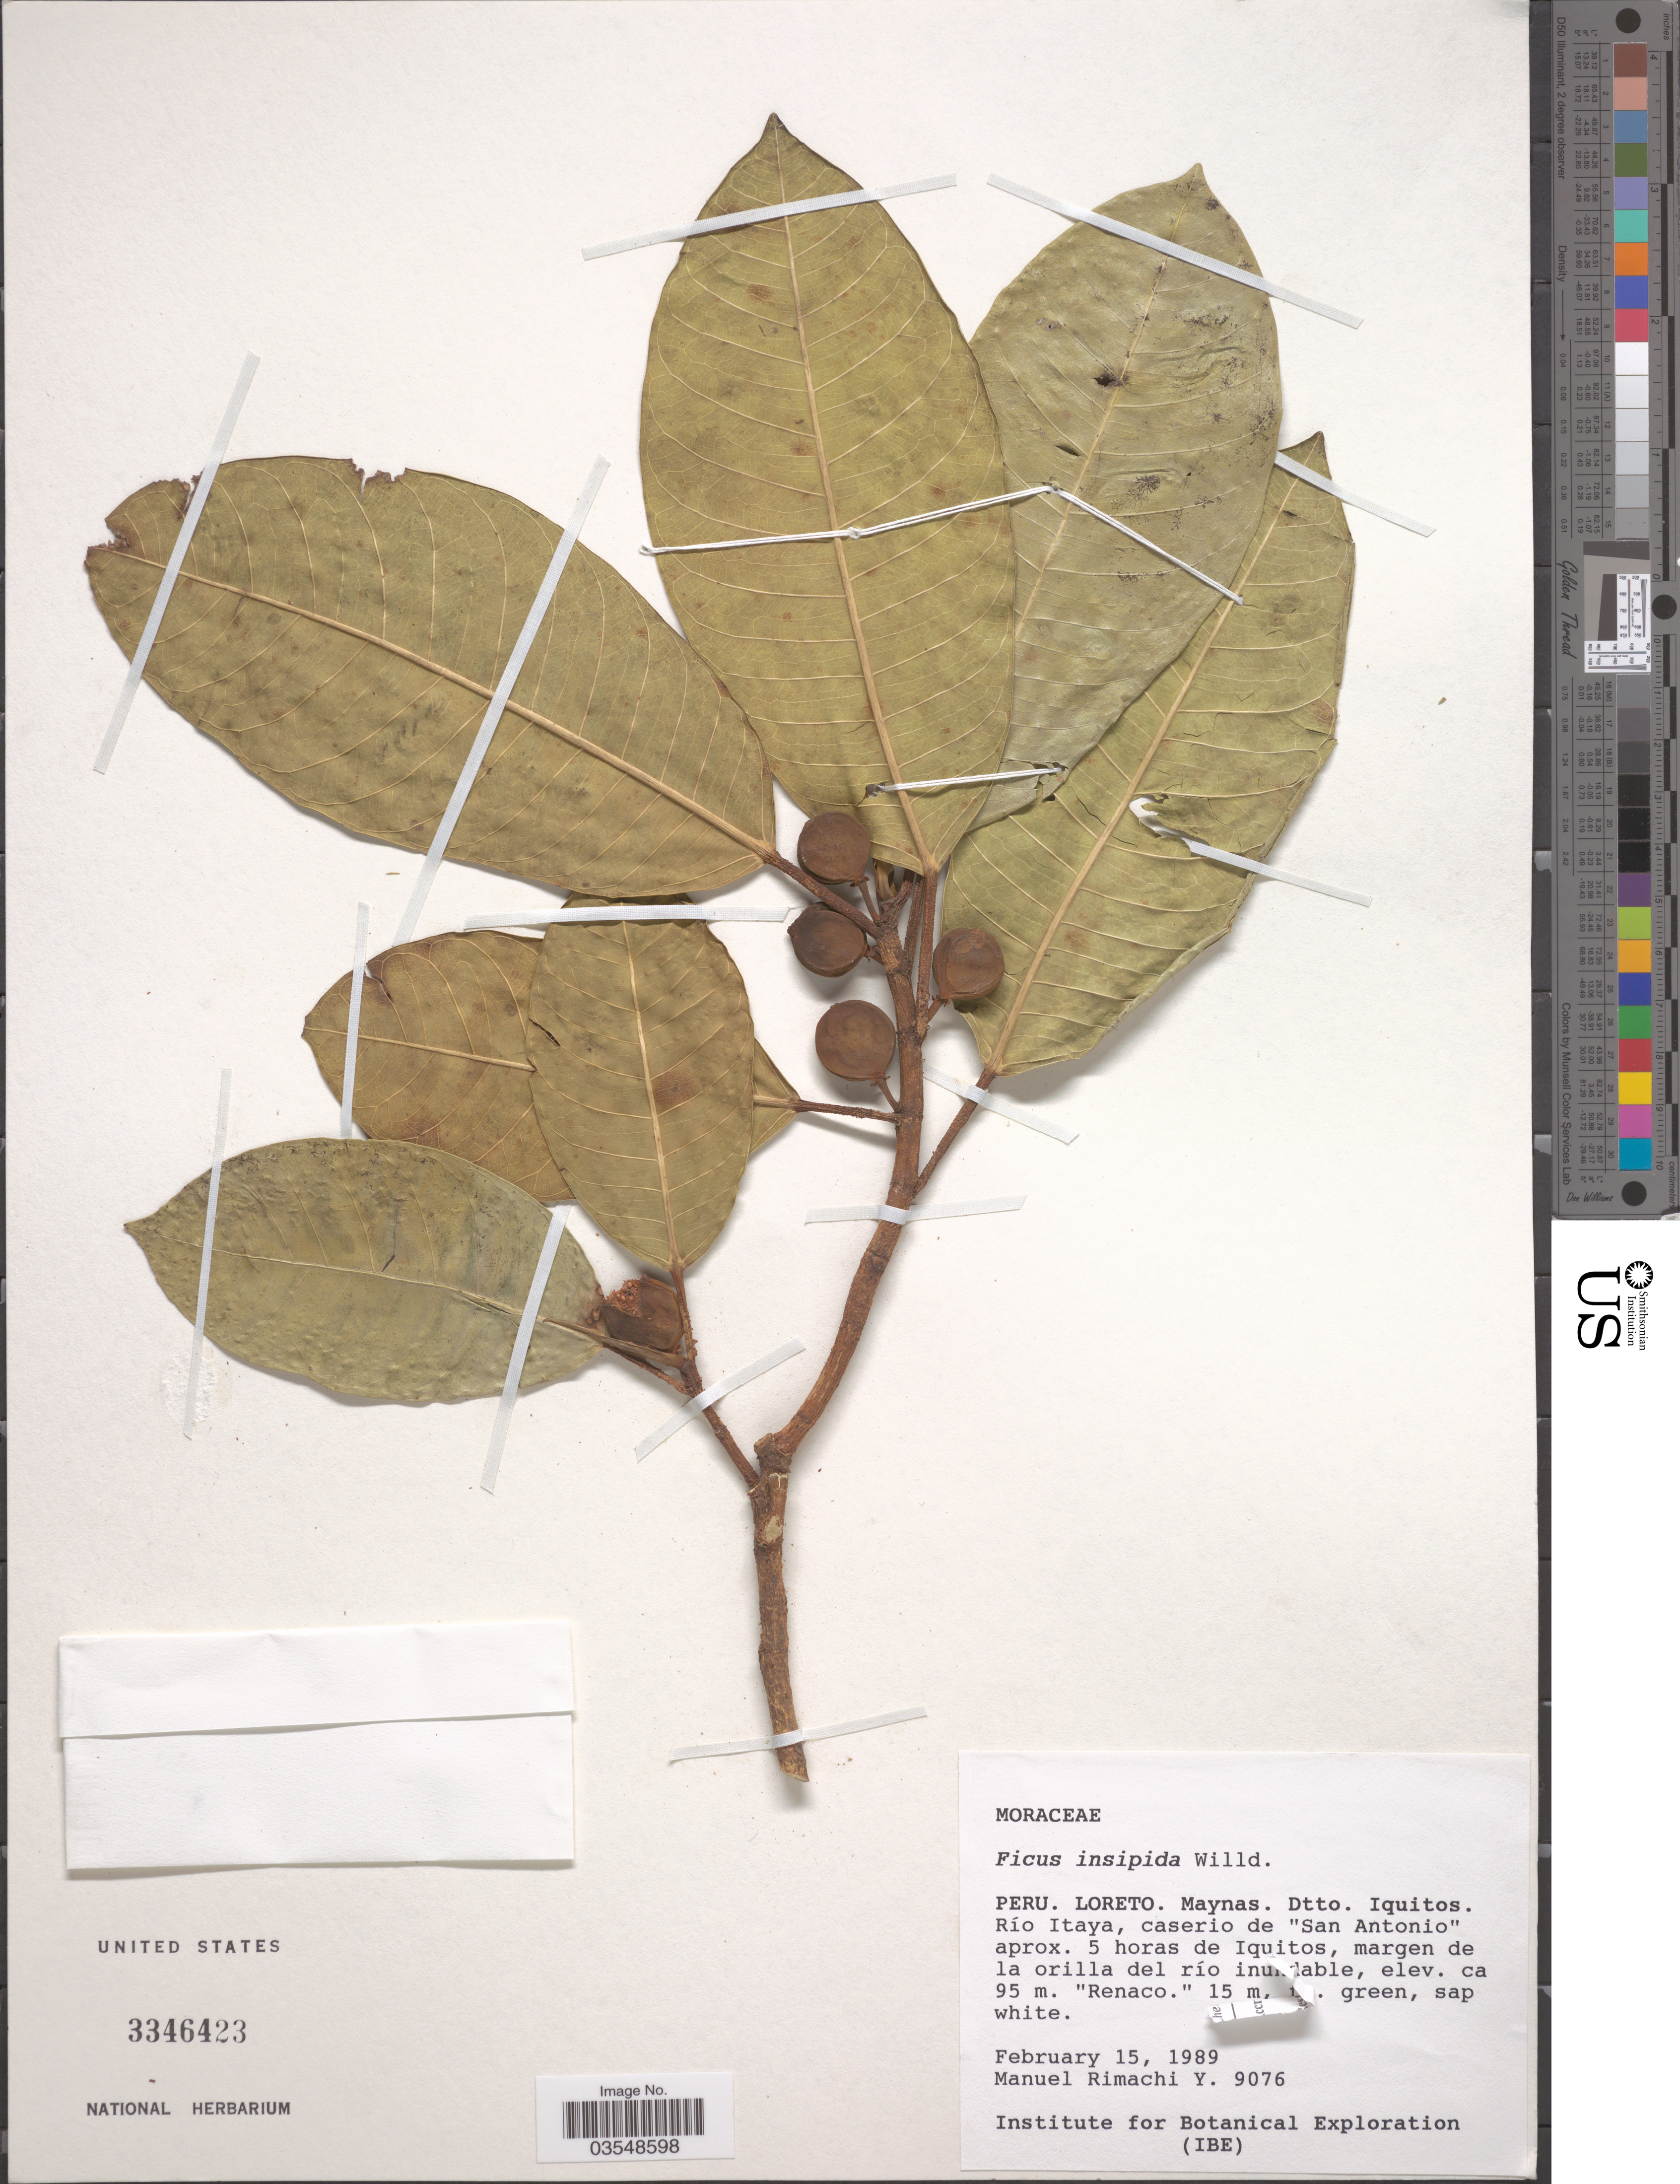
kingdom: Plantae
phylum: Tracheophyta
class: Magnoliopsida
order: Rosales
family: Moraceae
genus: Ficus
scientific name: Ficus insipida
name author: Willd.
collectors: M. Rimachi Y.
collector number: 9076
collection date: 1989-02-15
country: Peru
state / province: Loreto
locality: Maynas. Dtto. Iquitos. Río Itaya, caserio de "San Antonio" aprox 5 horas de Iquitos, margen de la orilla del río inundable.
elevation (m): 95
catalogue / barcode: US 3346423